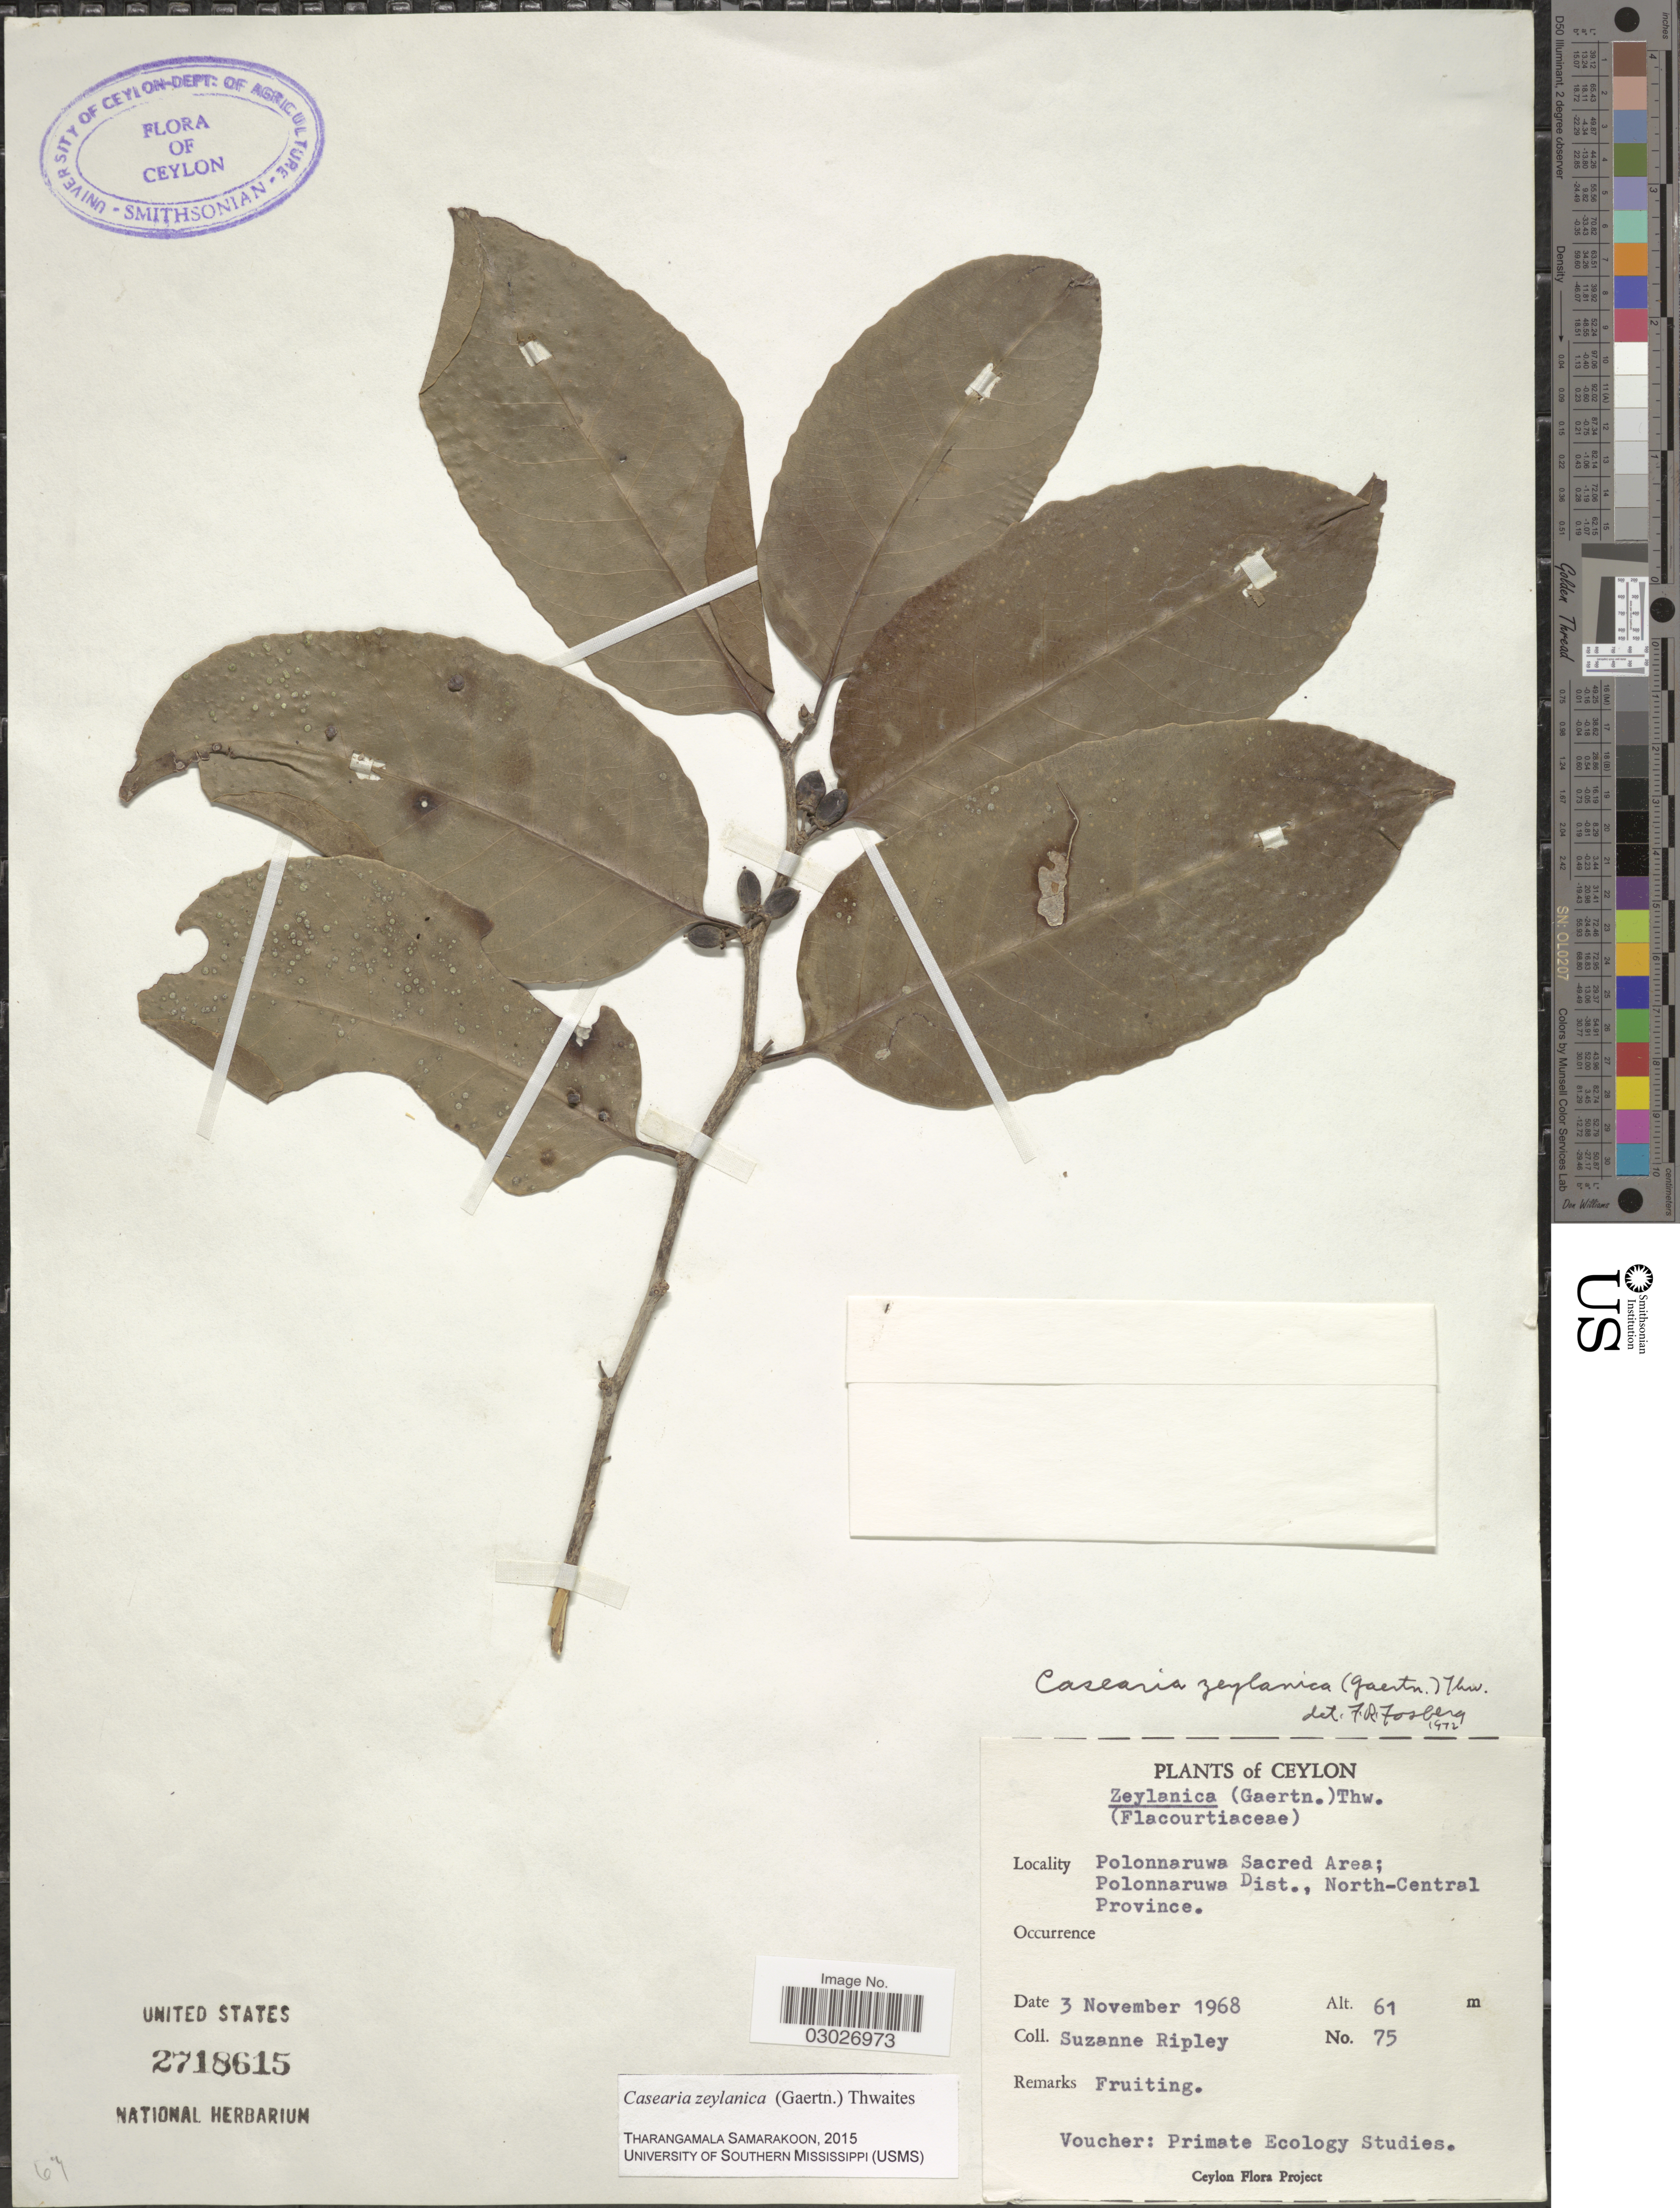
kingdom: Plantae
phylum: Tracheophyta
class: Magnoliopsida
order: Malpighiales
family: Salicaceae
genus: Casearia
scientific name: Casearia zeylanica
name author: Thwaites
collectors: S. Ripley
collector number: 75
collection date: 1968-11-03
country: Sri Lanka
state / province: North Central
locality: Ceylon. Polonnaruwa Sacred Area; Polonnaruwa Dist.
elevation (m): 61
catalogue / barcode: US 2718615